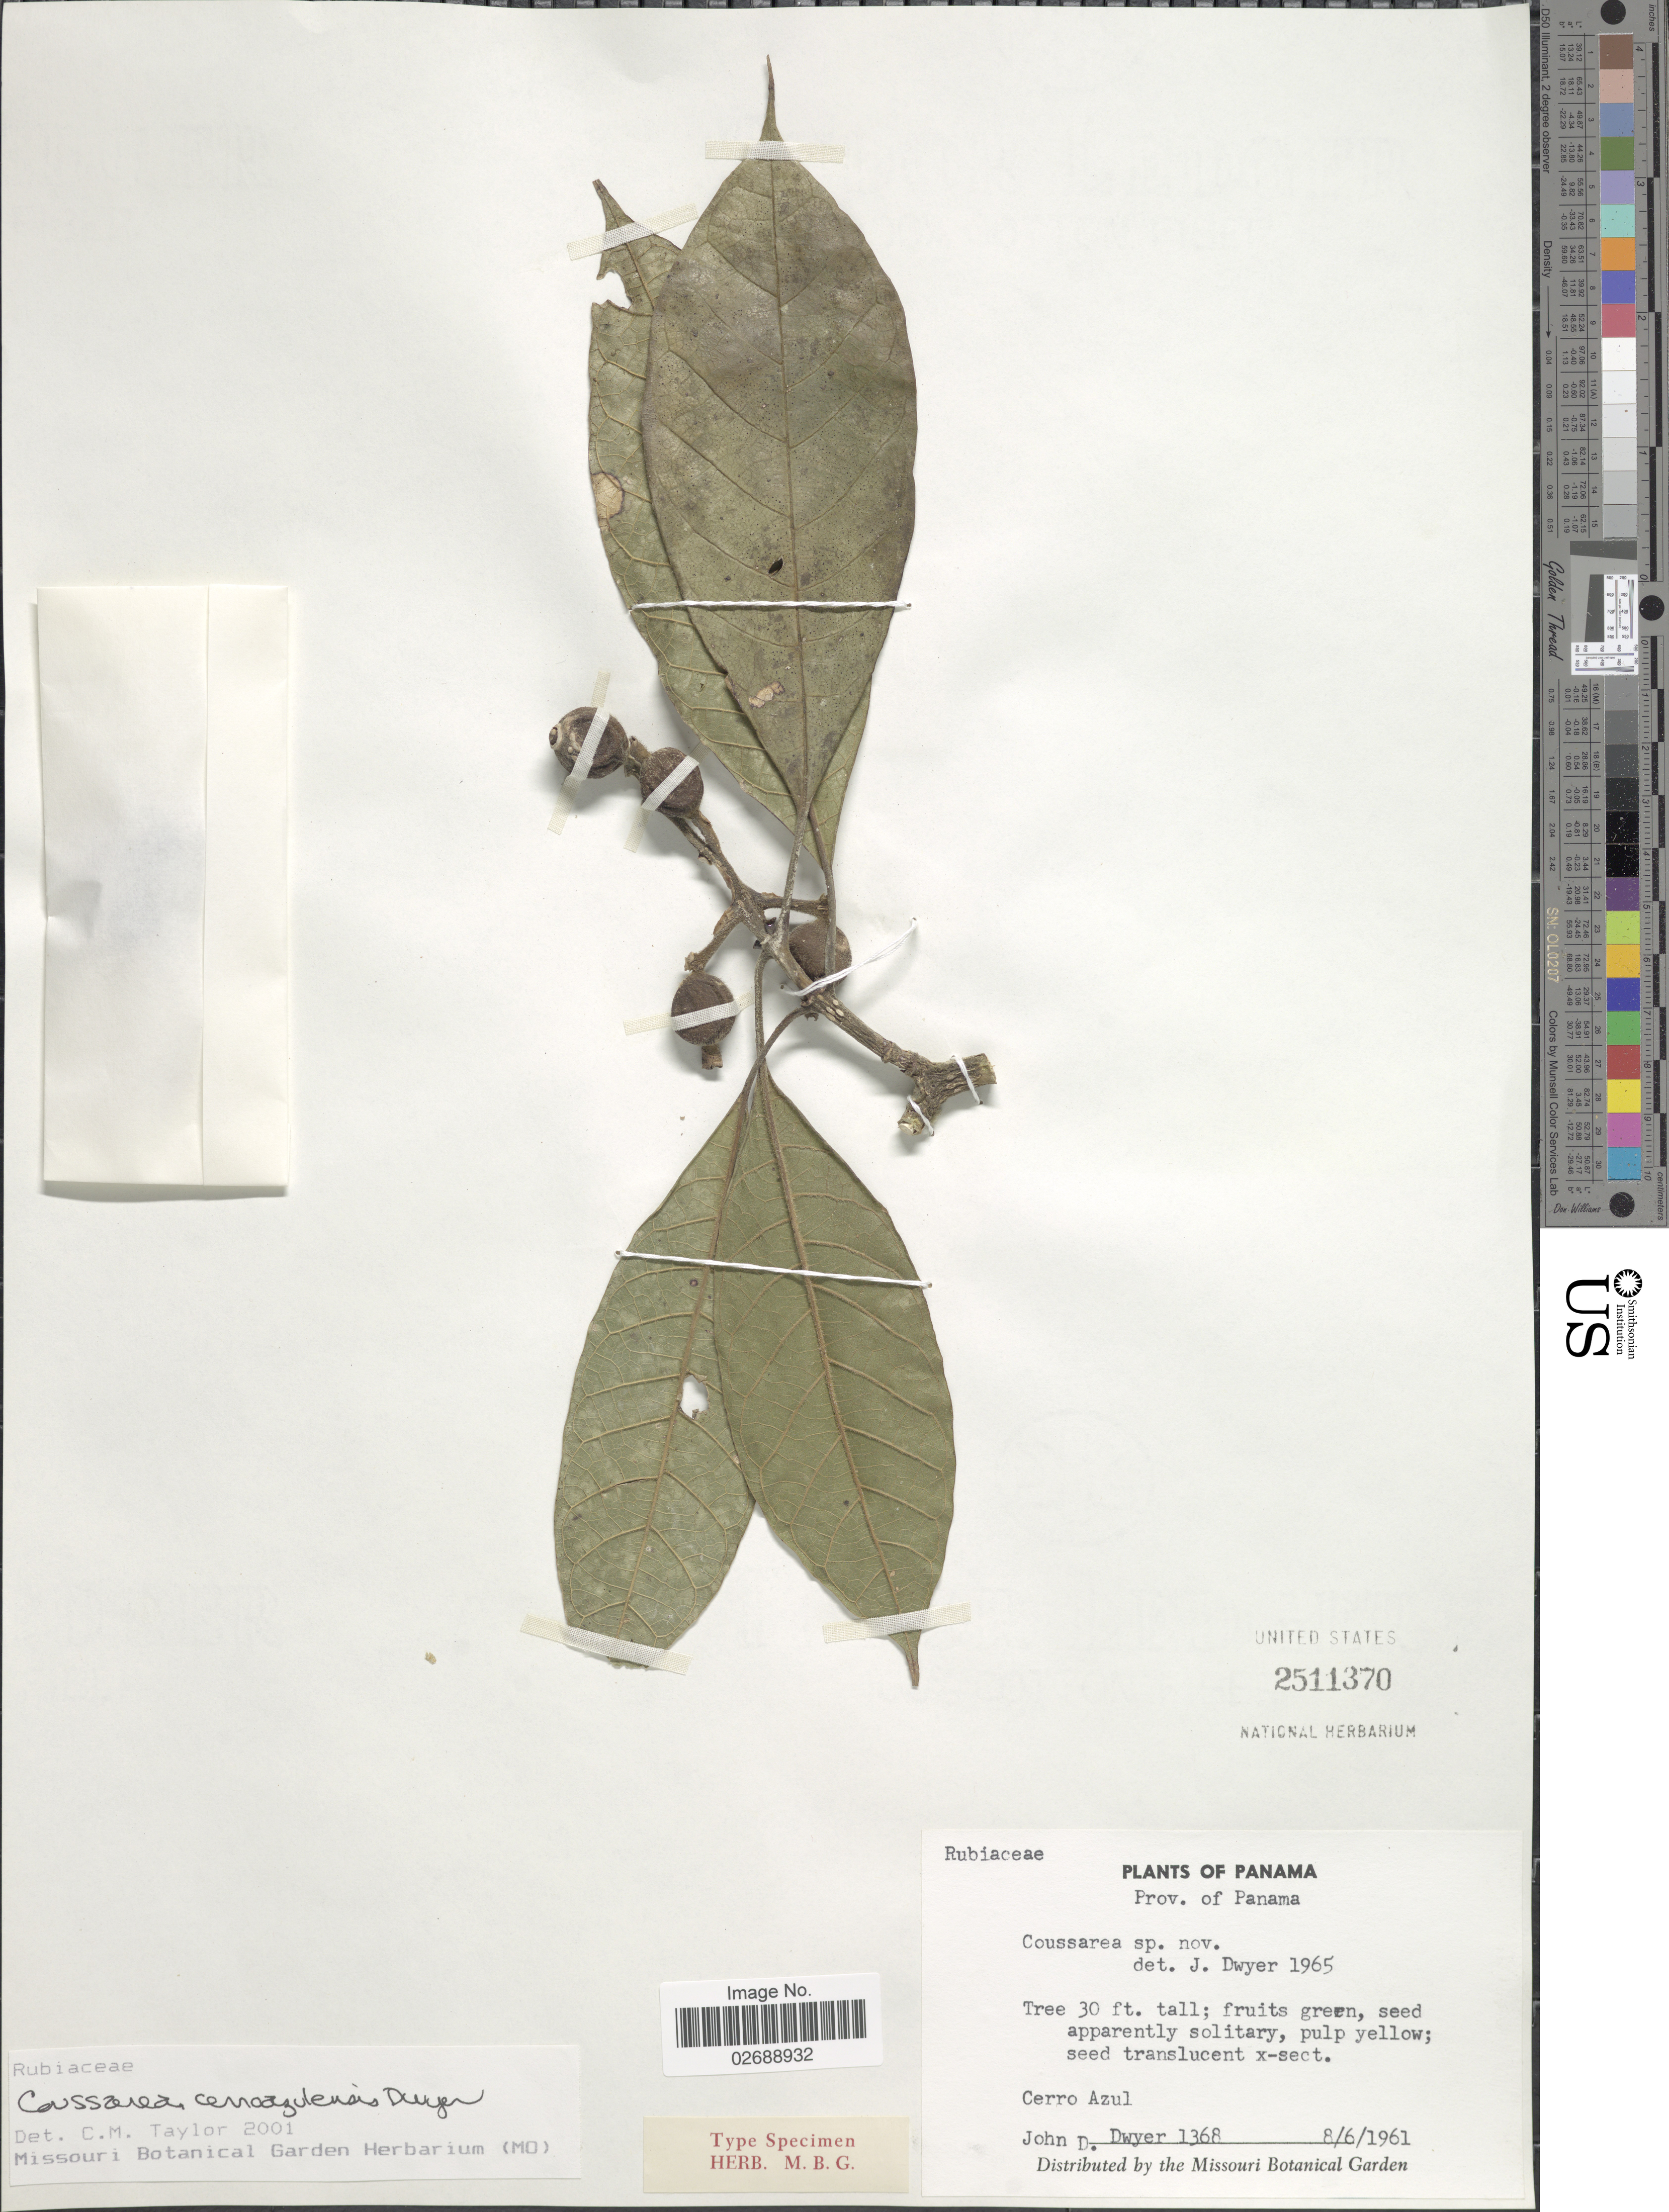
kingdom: Plantae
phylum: Tracheophyta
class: Magnoliopsida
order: Gentianales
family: Rubiaceae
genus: Coussarea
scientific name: Coussarea cerroazulensis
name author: Dwyer & M.V. Hayden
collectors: J. D. Dwyer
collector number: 1368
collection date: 1961-06-08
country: Panama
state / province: Panamá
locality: Cerro Azul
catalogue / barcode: US 2511370